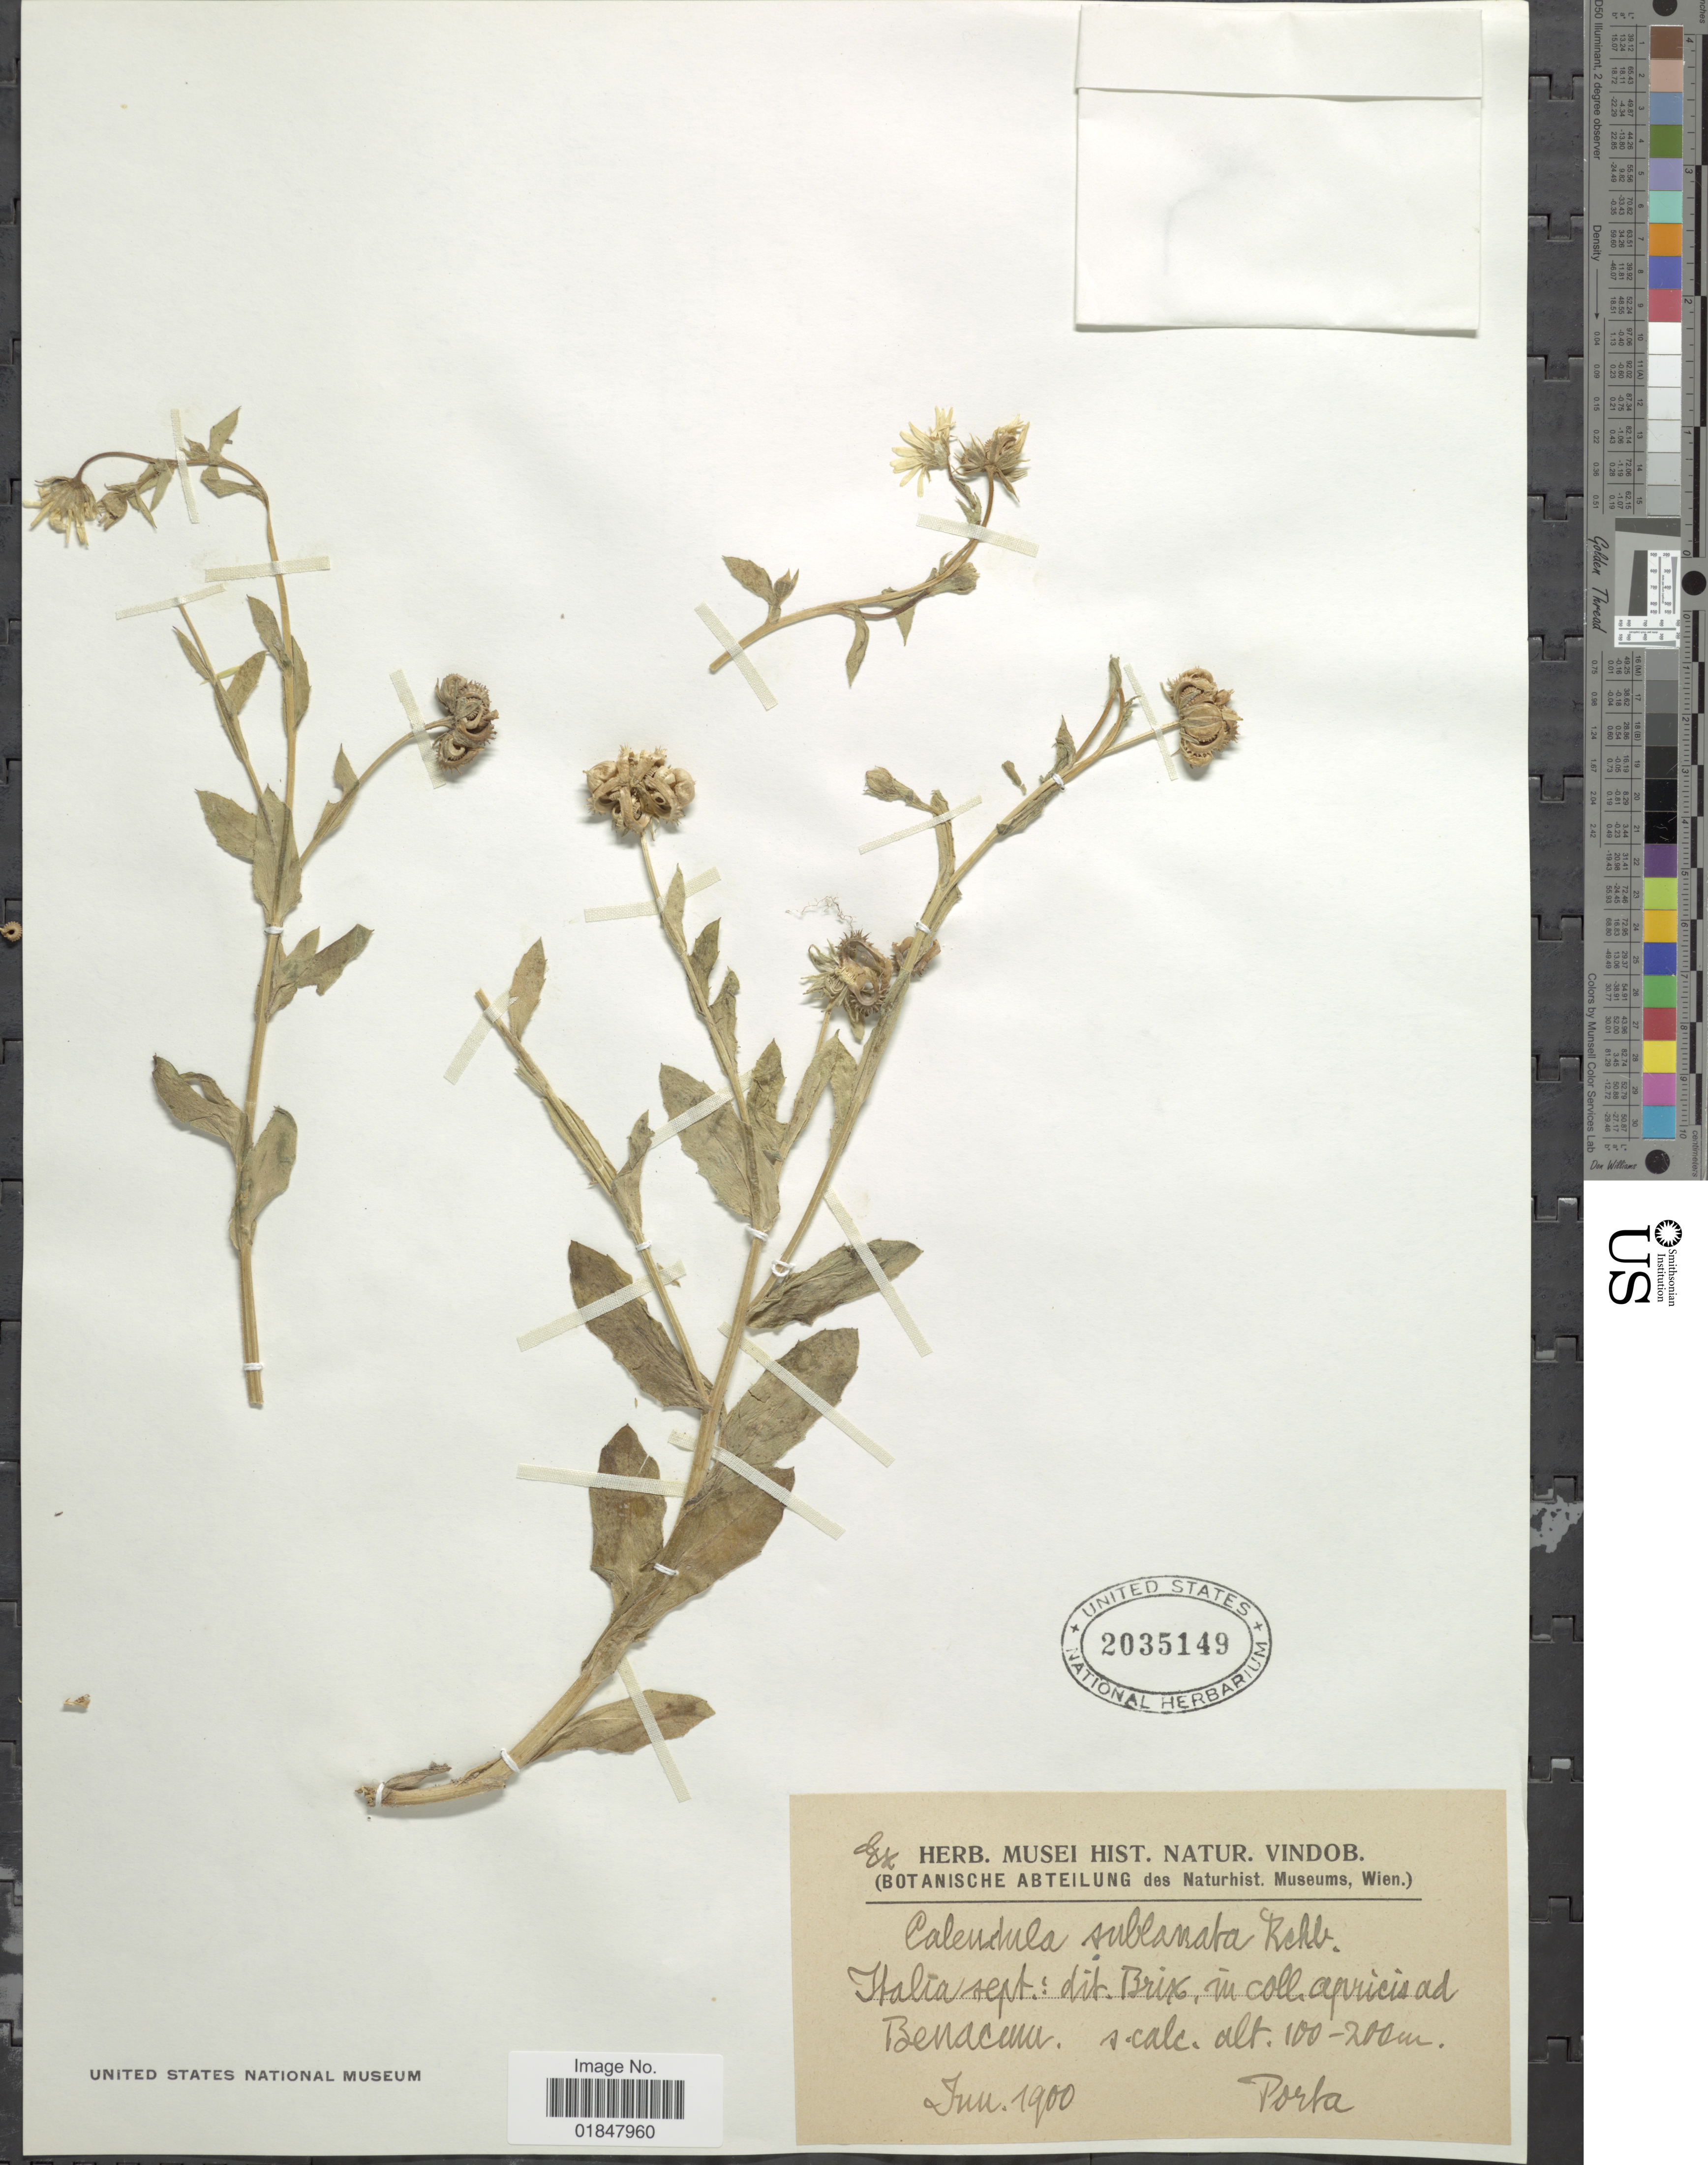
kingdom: Plantae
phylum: Tracheophyta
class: Magnoliopsida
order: Asterales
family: Asteraceae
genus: Calendula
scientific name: Calendula arvensis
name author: L.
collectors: P. Porta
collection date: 1900-06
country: Italy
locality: Dit. Brix in coll apricis ad Benacuu [interpreted]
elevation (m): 100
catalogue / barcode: US 2035149